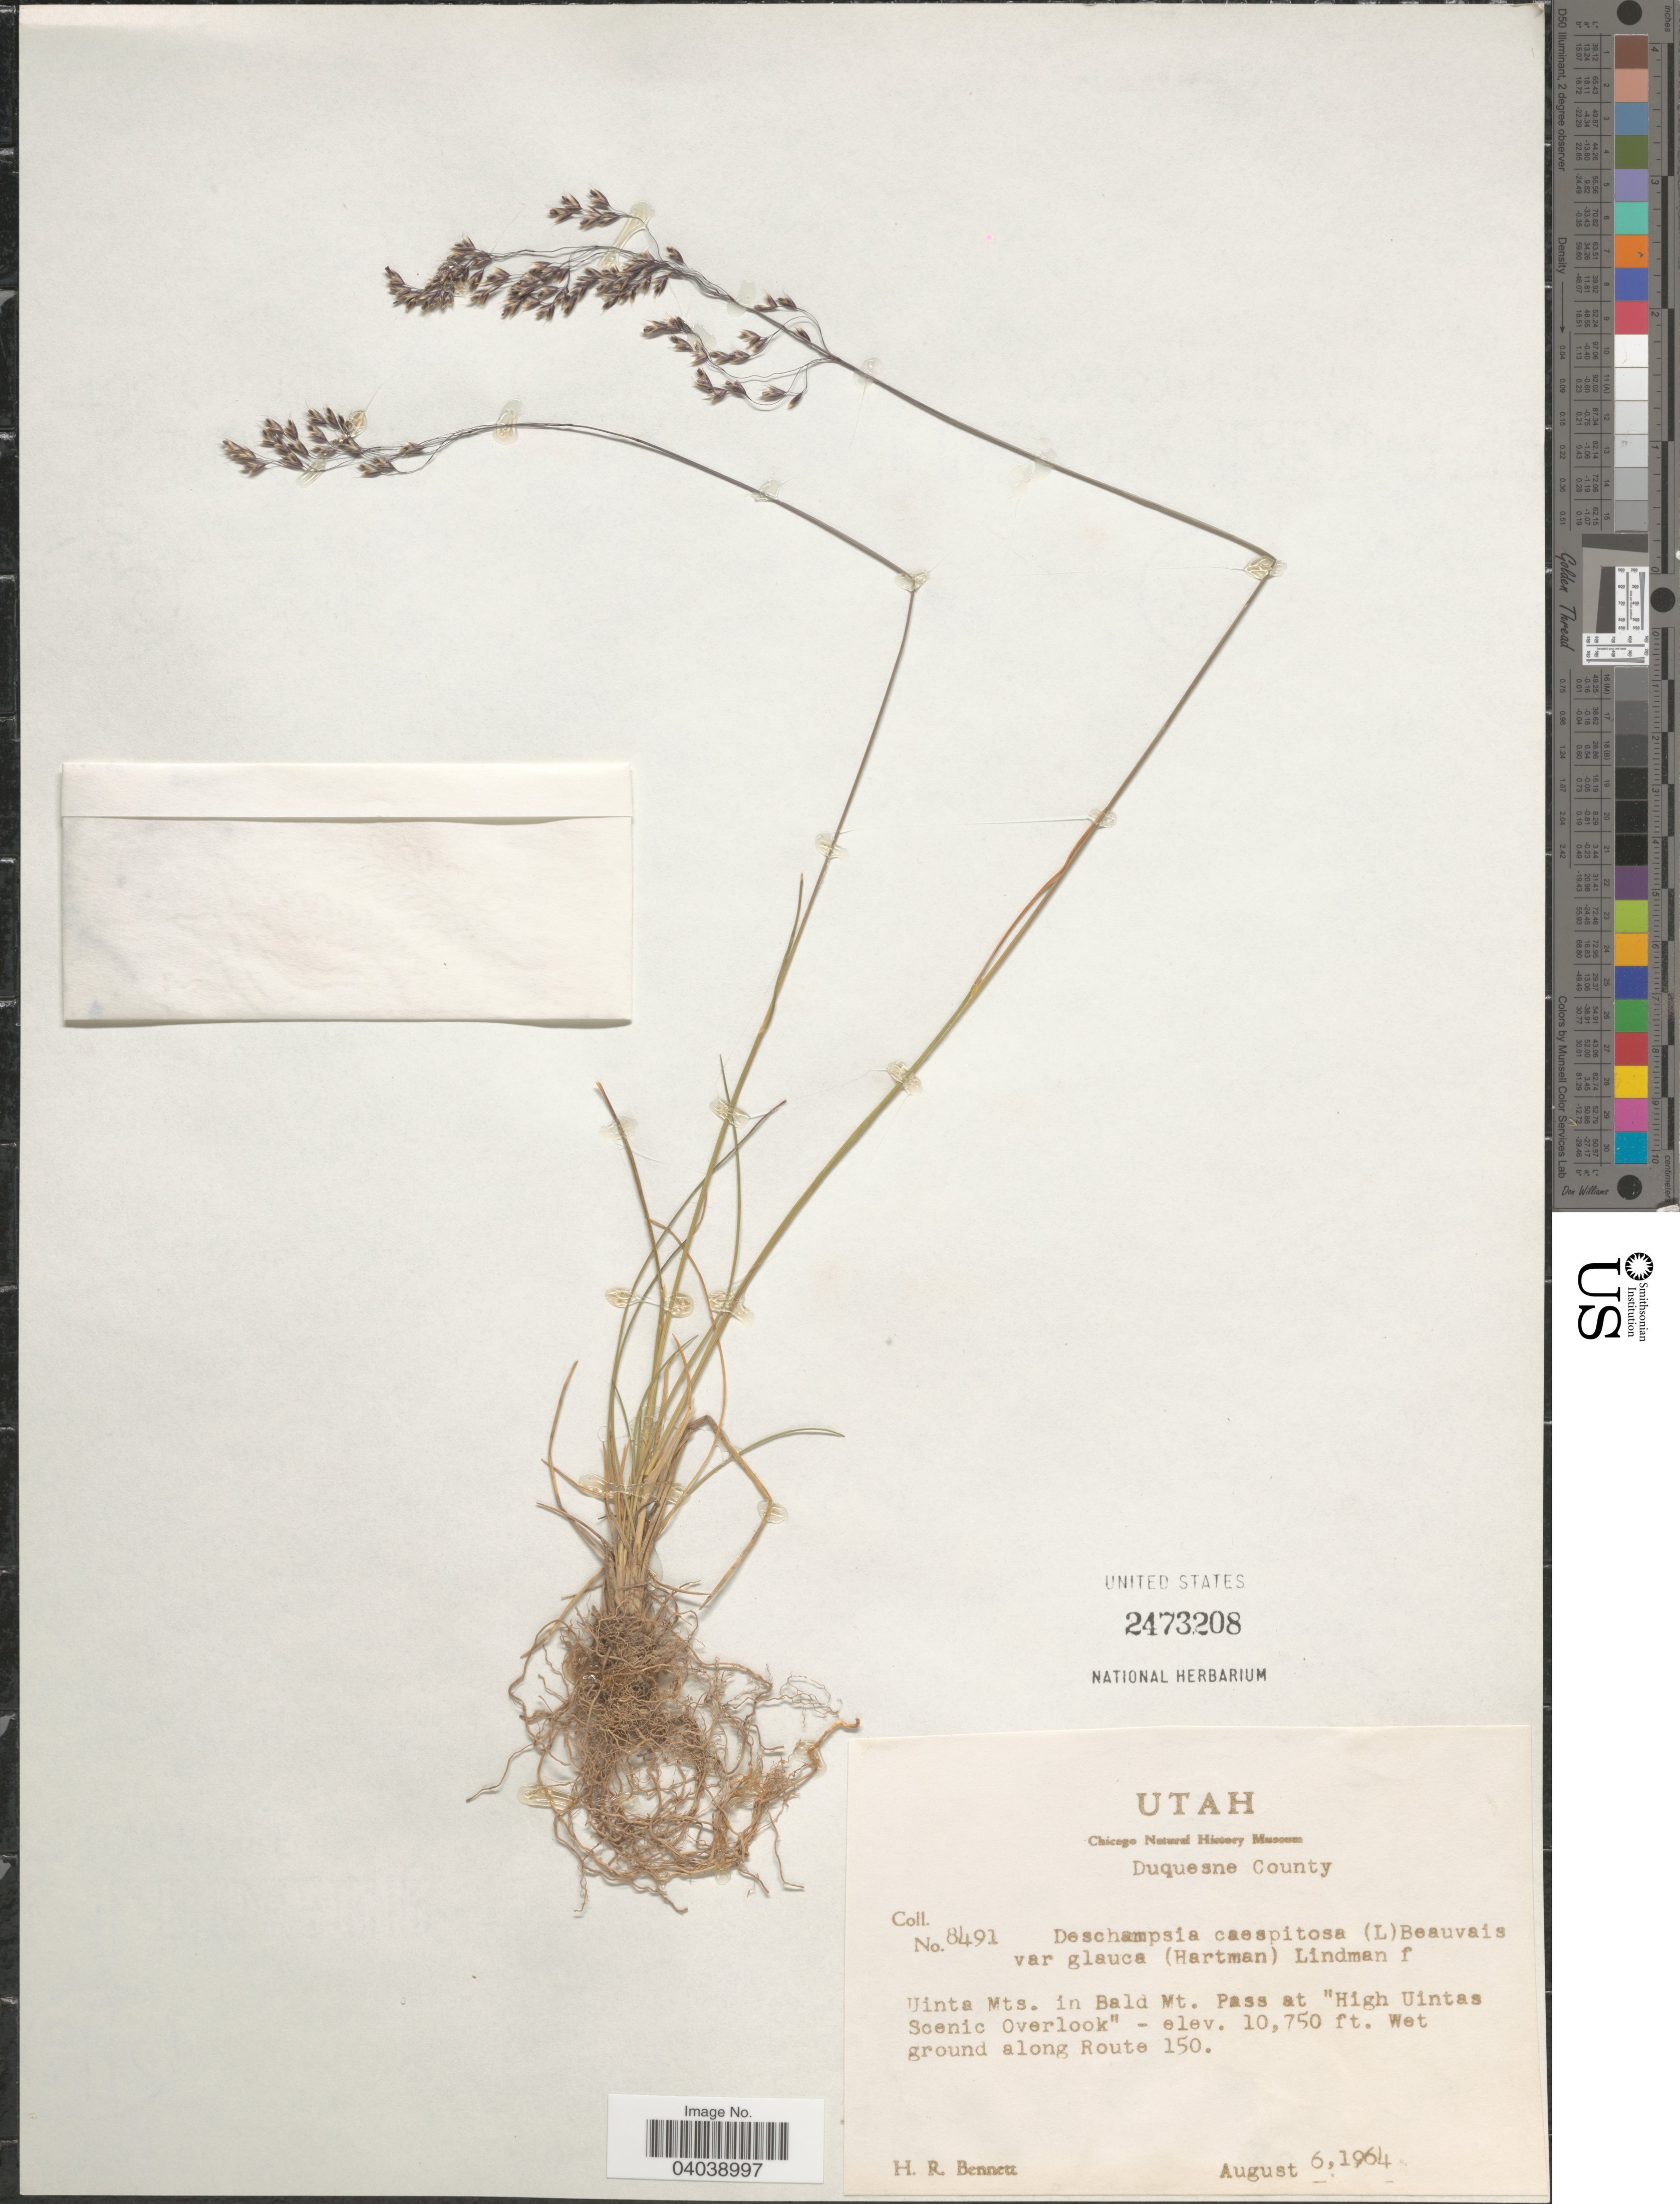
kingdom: Plantae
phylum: Tracheophyta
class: Liliopsida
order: Poales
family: Poaceae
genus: Deschampsia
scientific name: Deschampsia cespitosa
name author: (L.) P. Beauv.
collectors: H. R. Bennett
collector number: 8491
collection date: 1964-08-06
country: United States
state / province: Utah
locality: Duquesne County. Uinta Mts. in Bald Mt. Pass at "High Uintas Scenic Overlook". Wet ground along Route 150.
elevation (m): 3277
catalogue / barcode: US 2473208